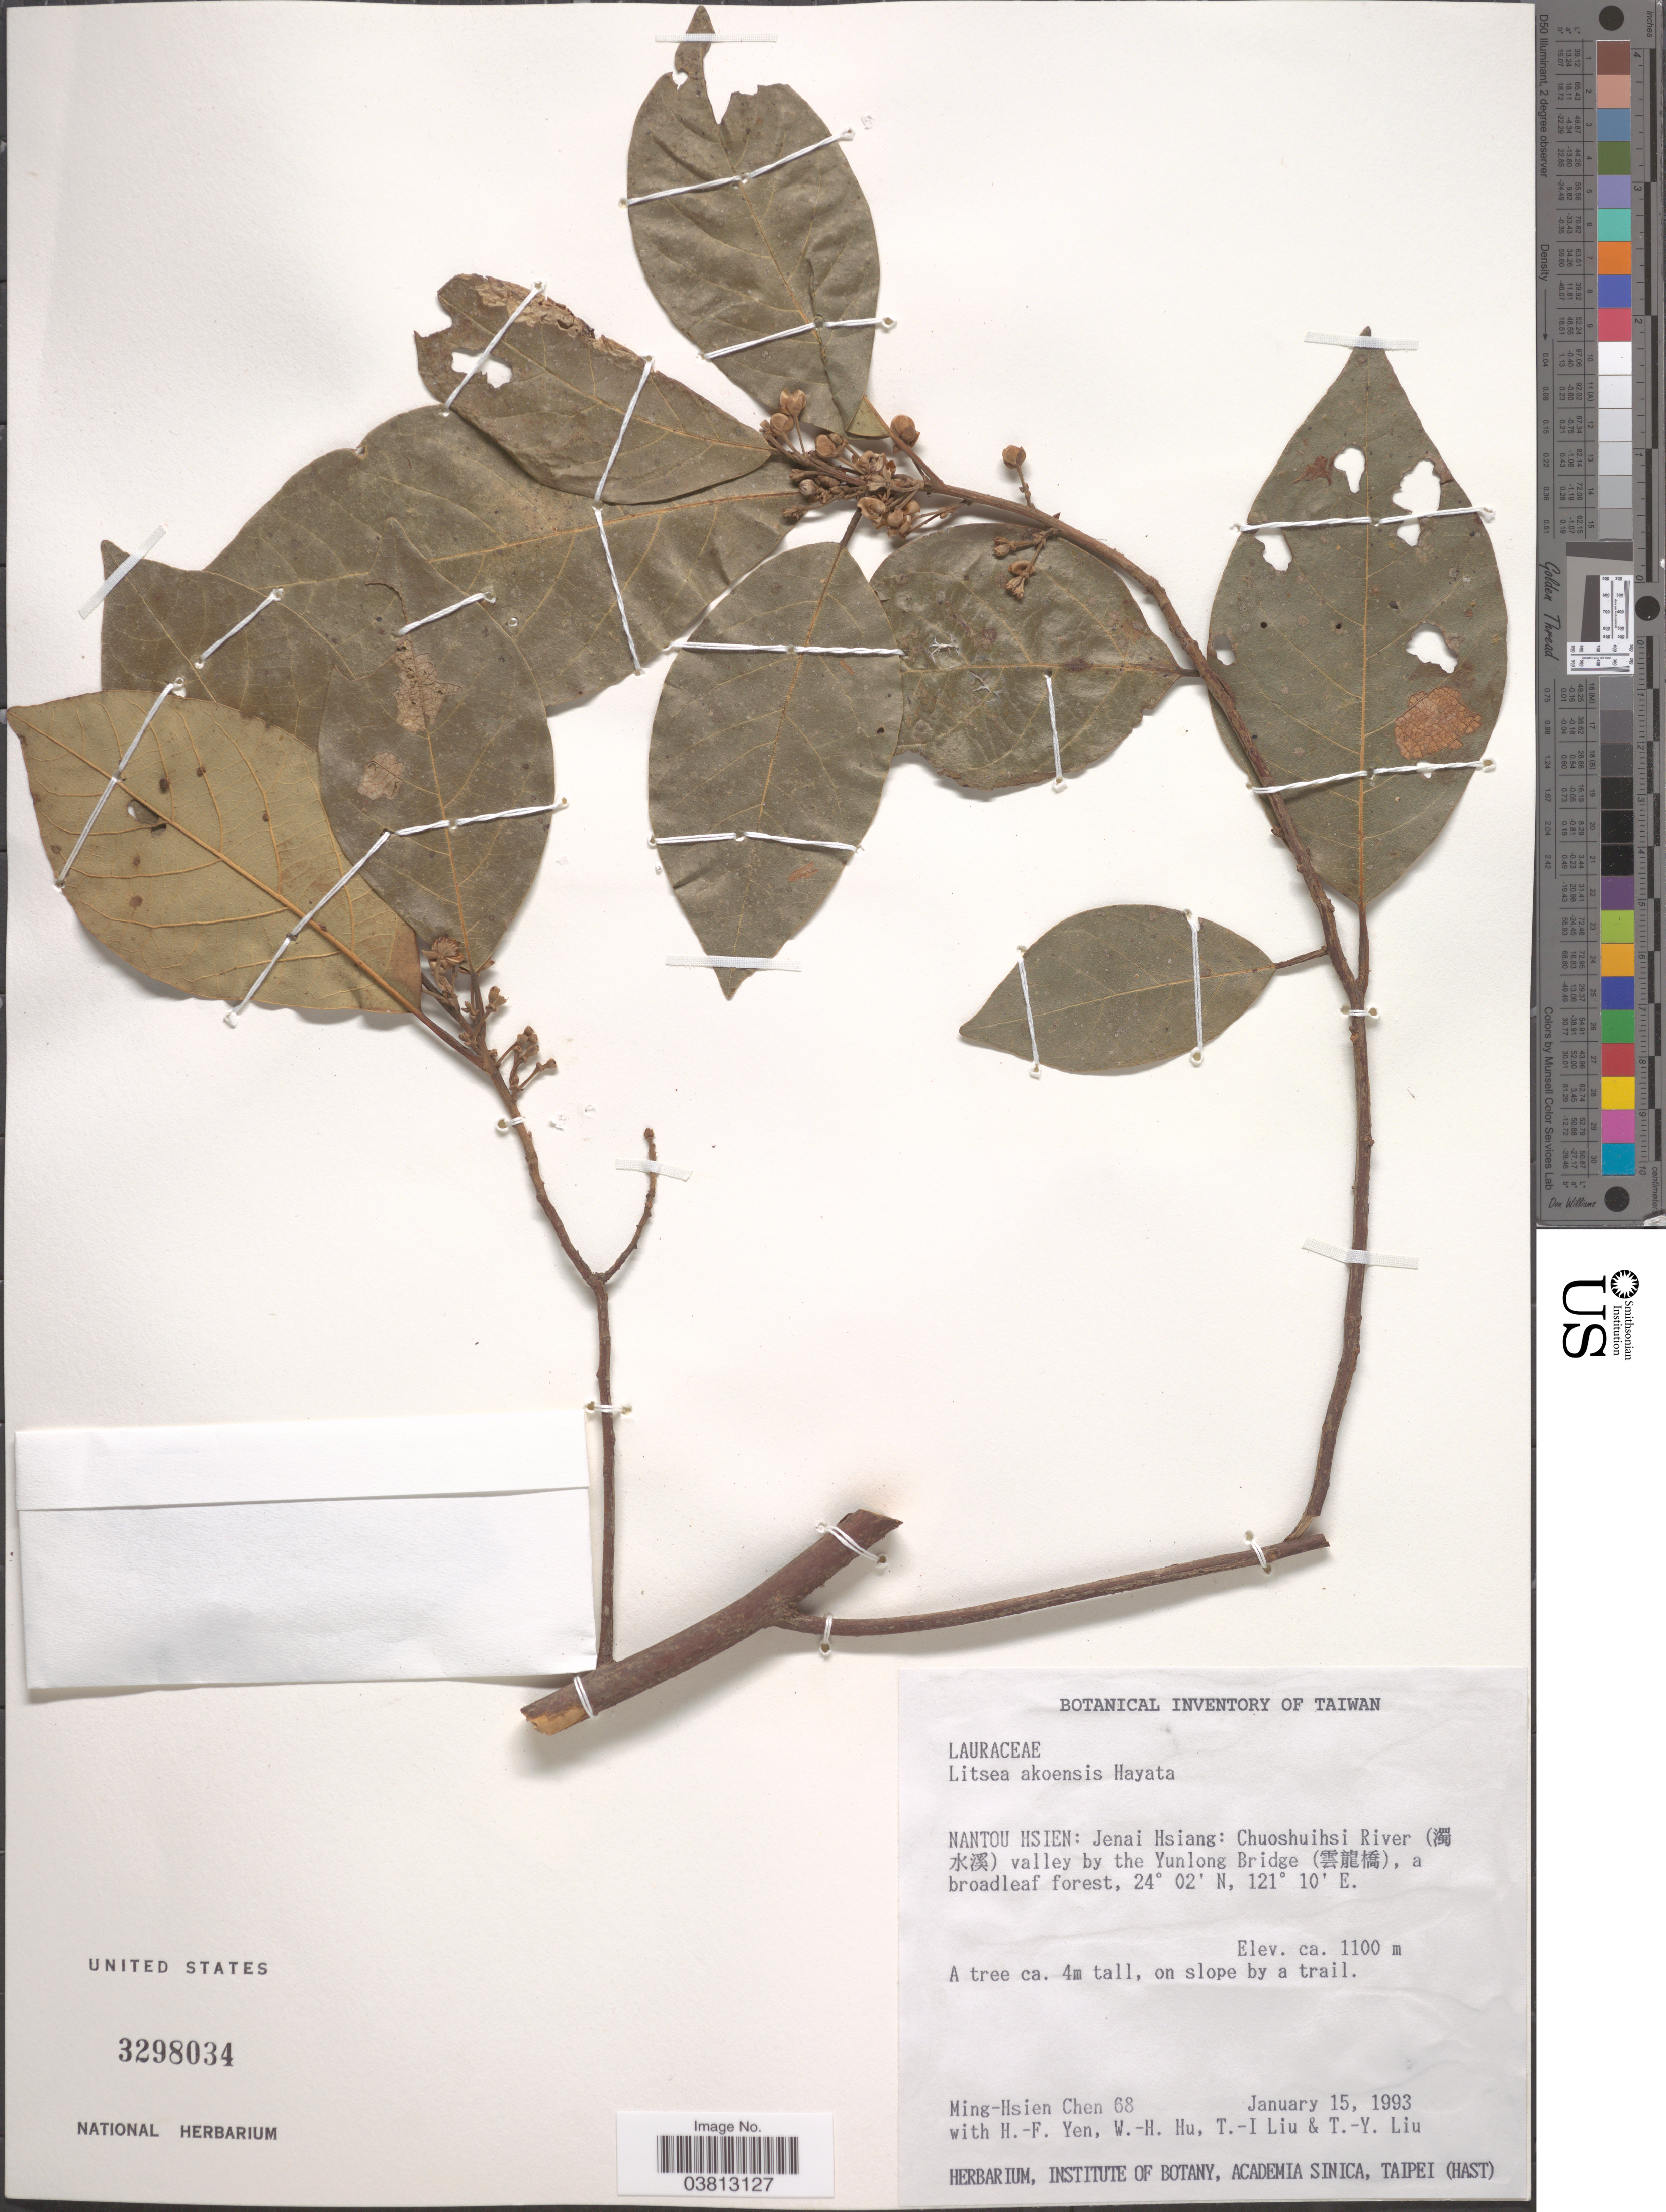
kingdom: Plantae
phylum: Tracheophyta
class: Magnoliopsida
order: Laurales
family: Lauraceae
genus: Litsea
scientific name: Litsea akoensis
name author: Hayata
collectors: M. H. Chen, H. Yen, W. H. Hu, T. I. Liu & T. Y. Liu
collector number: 68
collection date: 1993-01-15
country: Taiwan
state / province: Nantou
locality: Nantou Hsien: Jenai Hsiang: Chuoshuihsi river (X) valley by the Yunglong Bridge (X).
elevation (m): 1100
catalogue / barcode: US 3298034